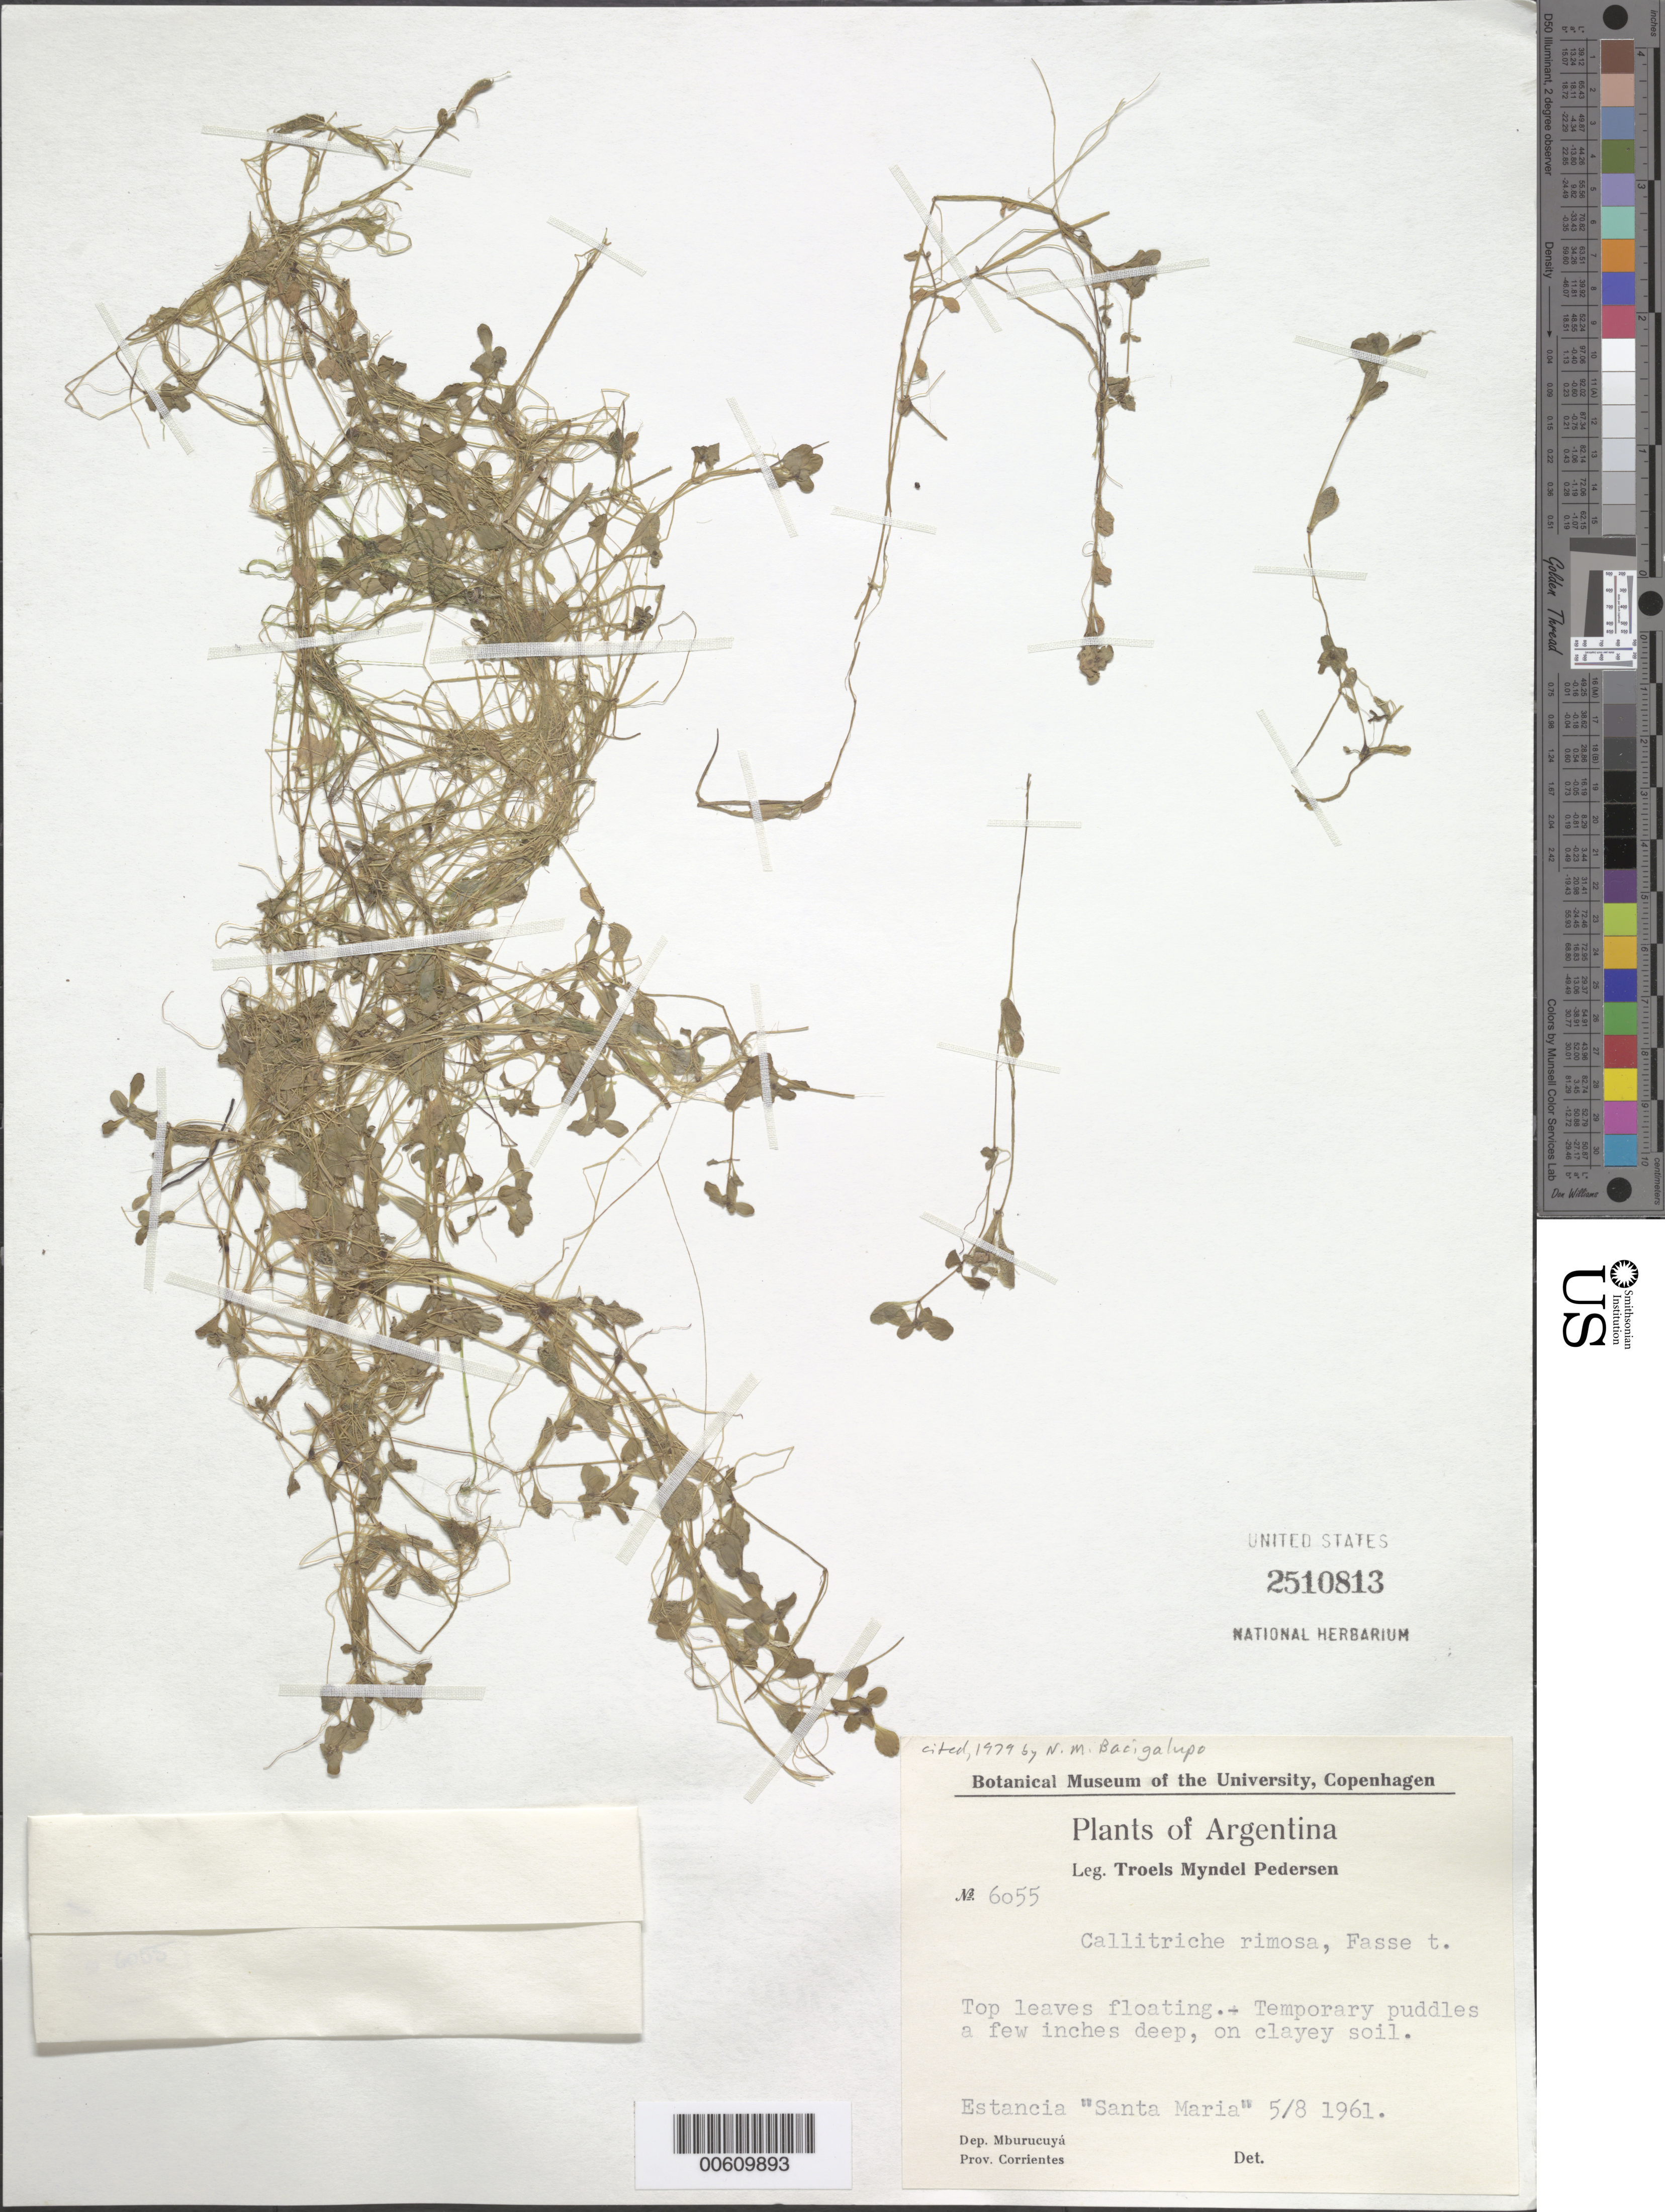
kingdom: Plantae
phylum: Tracheophyta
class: Magnoliopsida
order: Lamiales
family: Plantaginaceae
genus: Callitriche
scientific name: Callitriche rimosa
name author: Fassett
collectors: T. M. Pedersen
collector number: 6055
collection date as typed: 08 May 1961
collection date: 1961-05-08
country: Argentina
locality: Estancia Santa Maria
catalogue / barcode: US 2510813